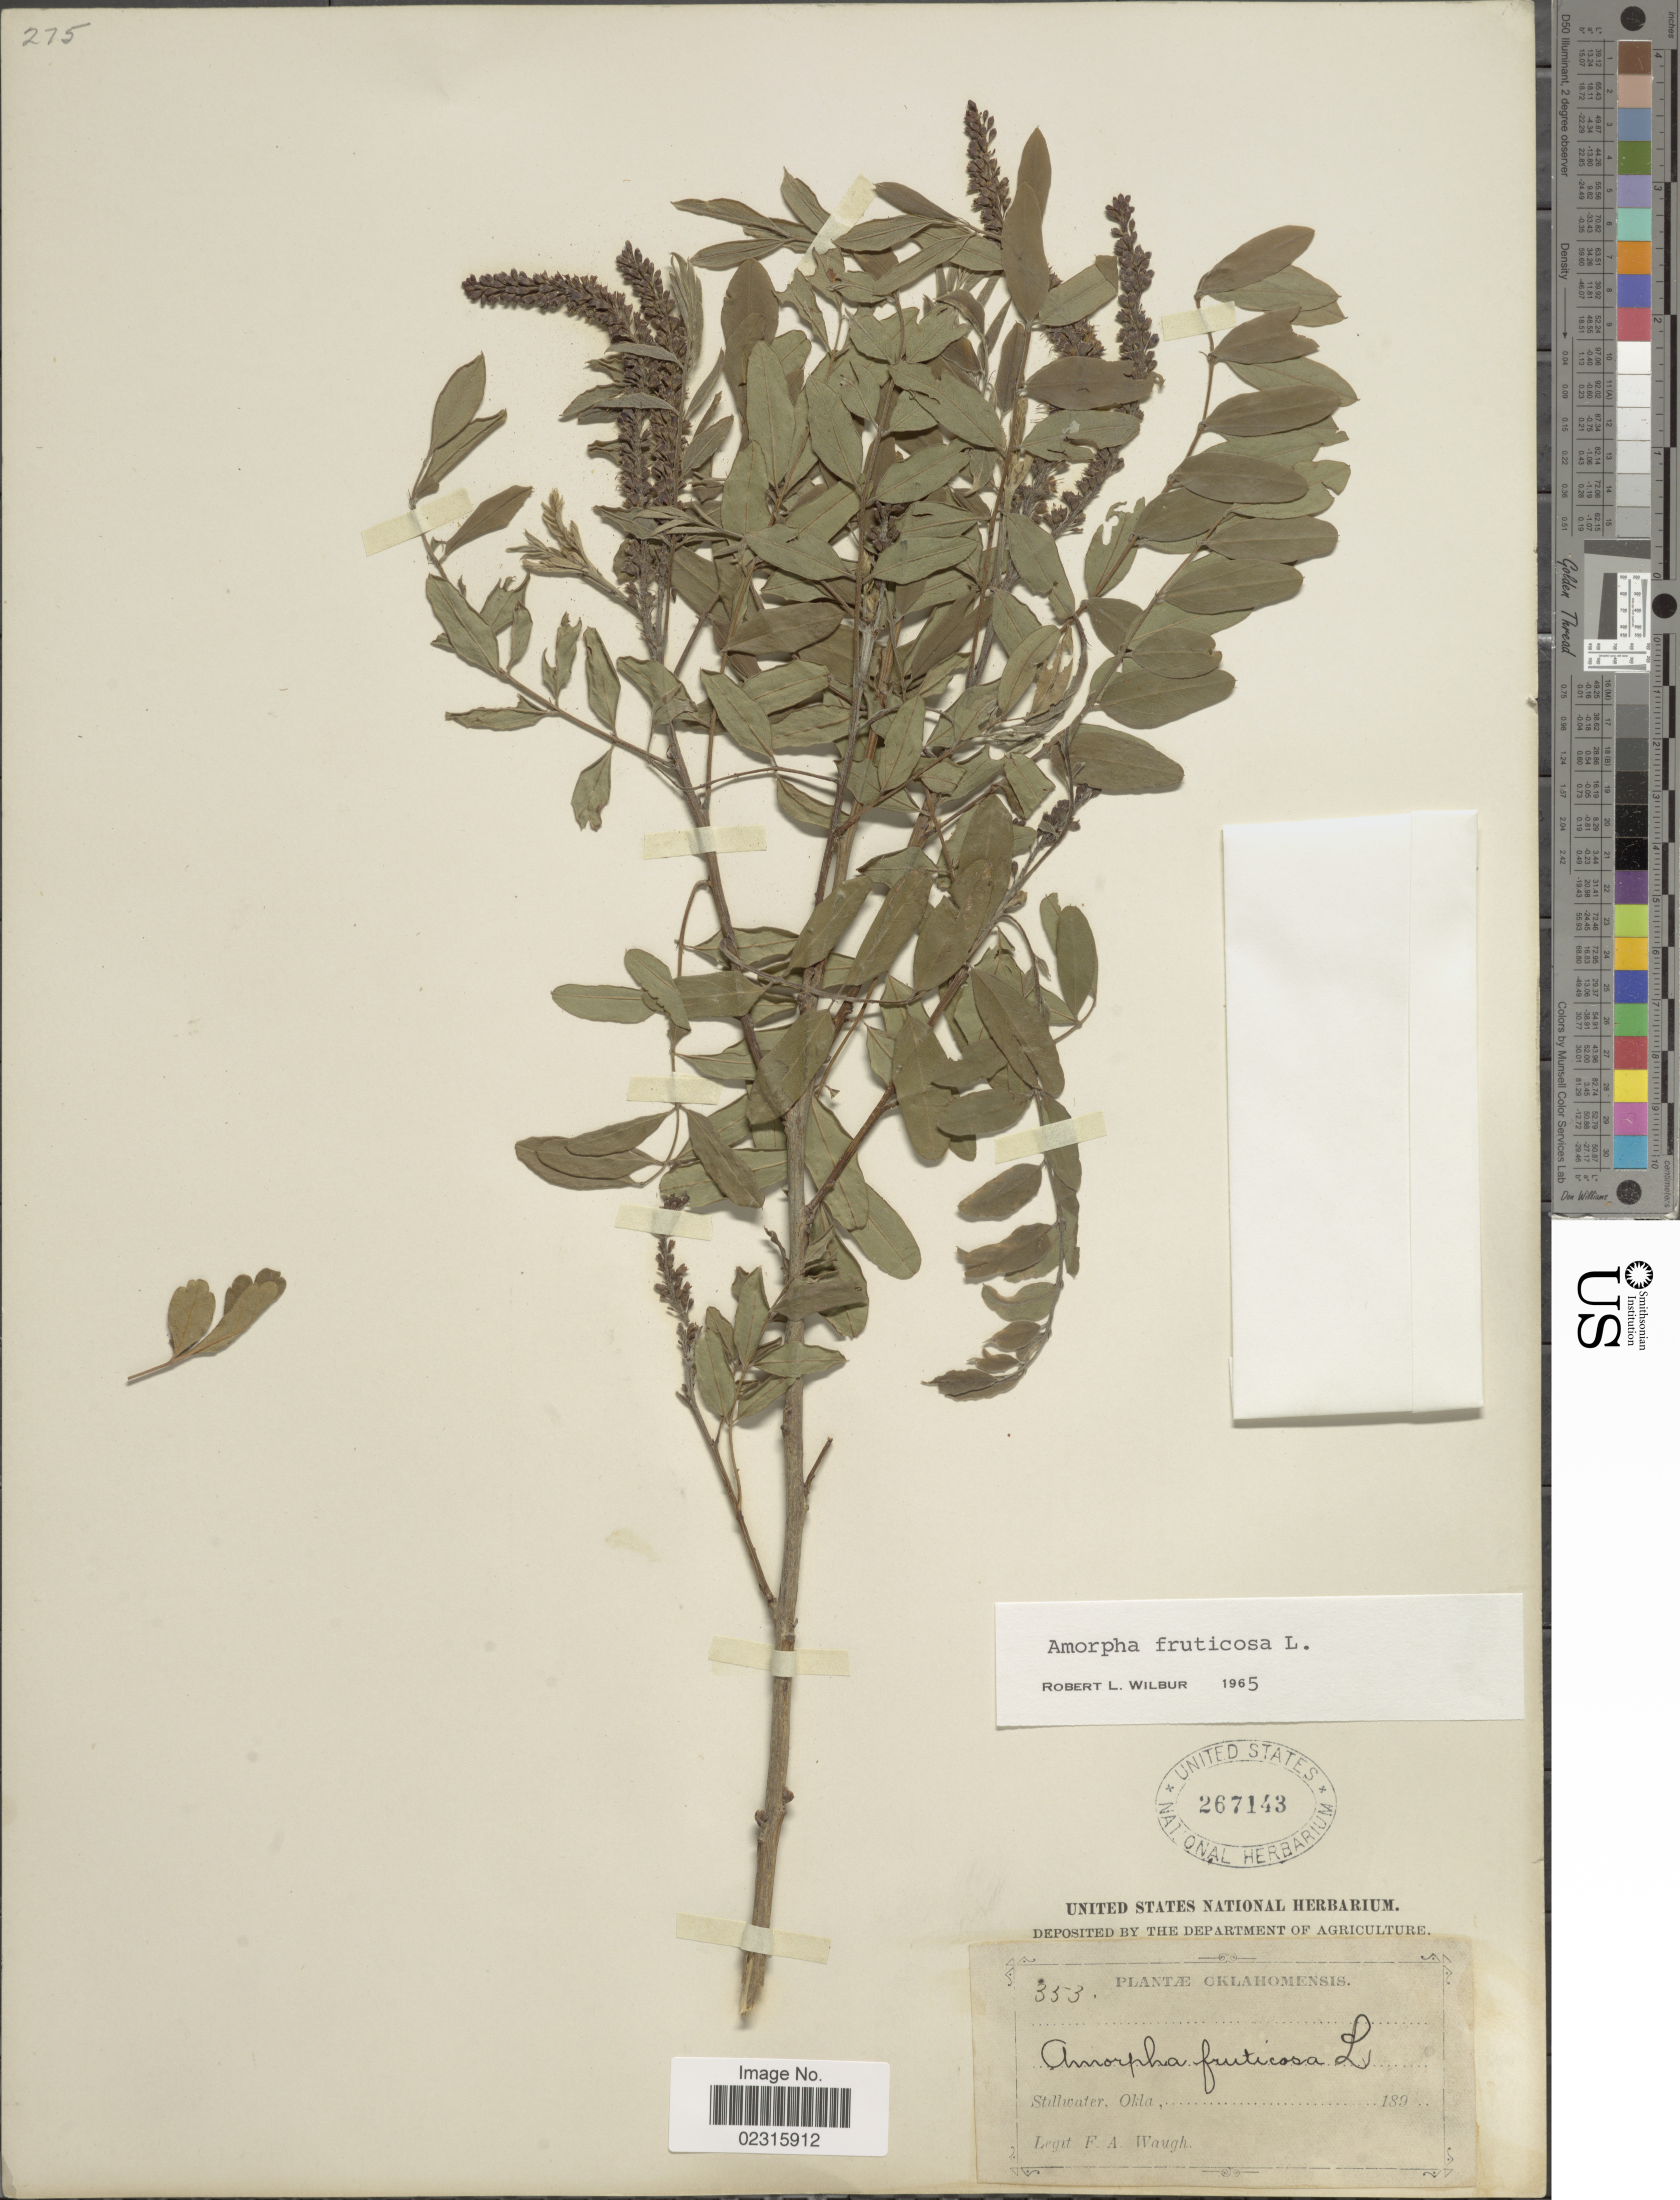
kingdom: Plantae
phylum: Tracheophyta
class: Magnoliopsida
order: Fabales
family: Fabaceae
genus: Amorpha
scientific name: Amorpha fruticosa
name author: L.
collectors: F. Waugh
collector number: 353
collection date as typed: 189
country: United States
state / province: Oklahoma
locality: Stillwater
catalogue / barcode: US 267143